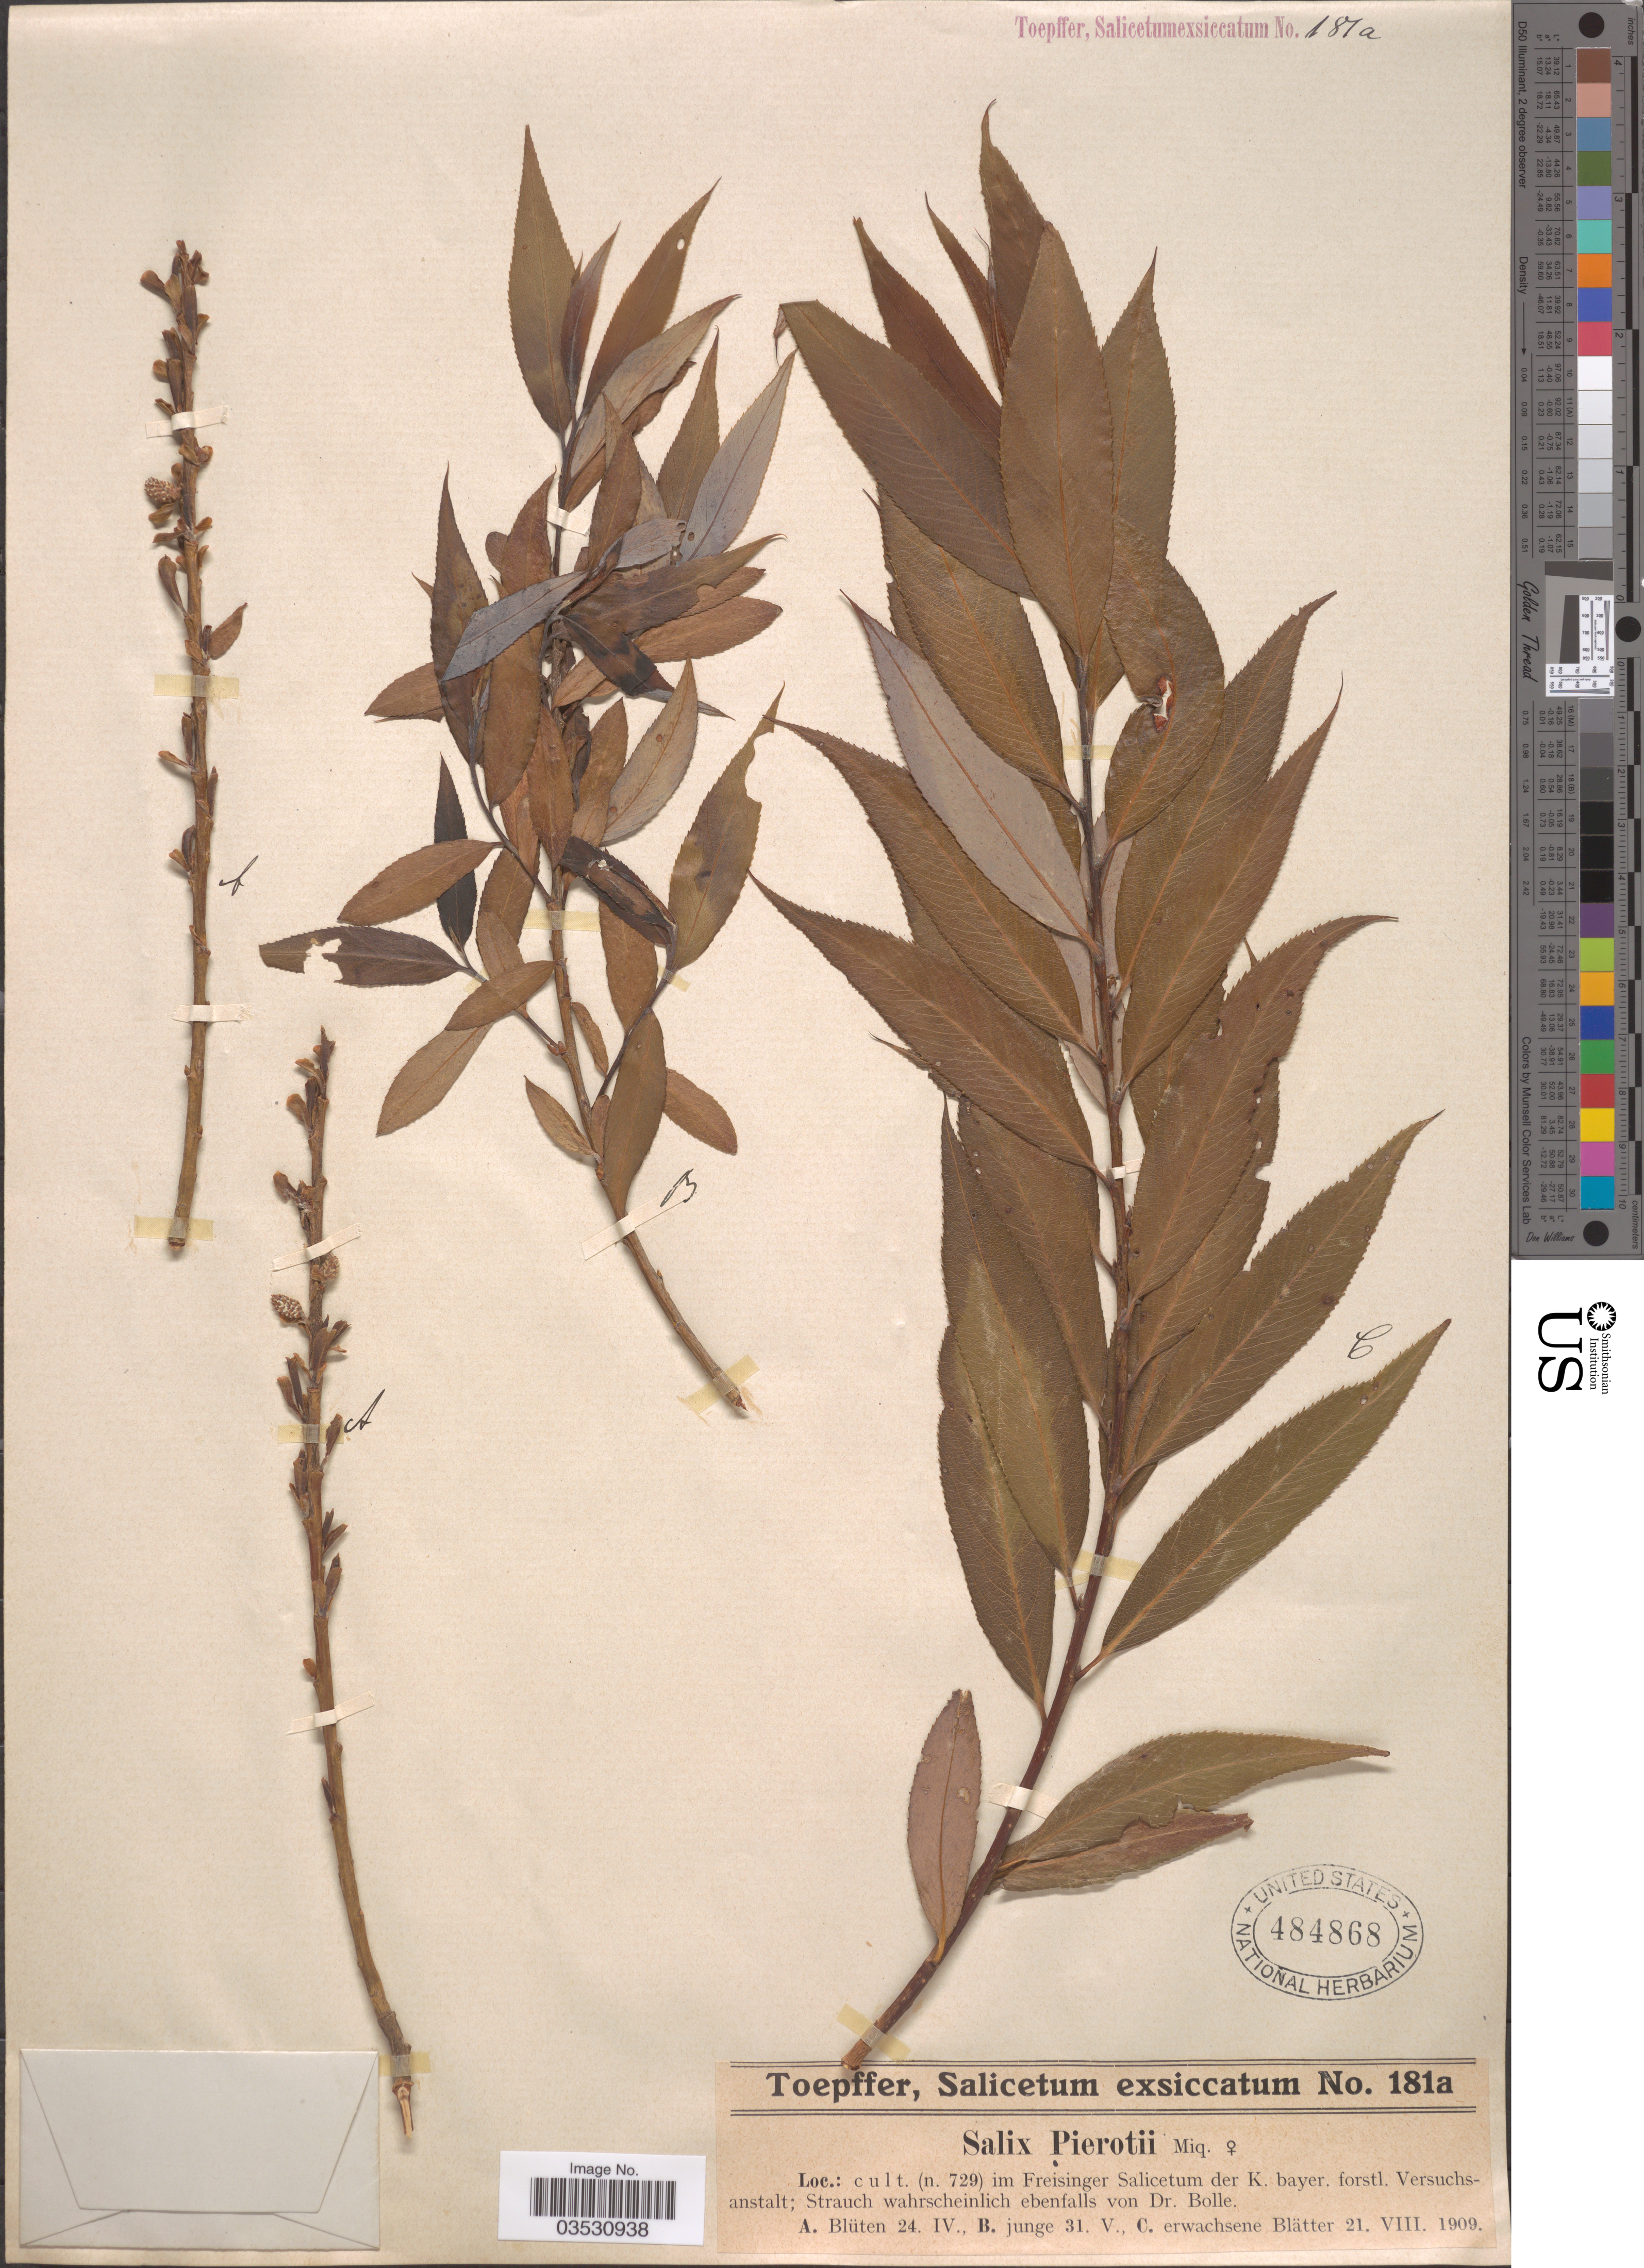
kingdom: Plantae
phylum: Tracheophyta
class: Magnoliopsida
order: Malpighiales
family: Salicaceae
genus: Salix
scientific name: Salix pierotii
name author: Miq.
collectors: A. Toepffer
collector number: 181a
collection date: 1909-04-24/1909-08-21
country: Germany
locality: Im Freisinger Salicetum der K. bayer. forstl. Versuchsanstalt; Strauch wahrscheinlich ebenfalls von Dr. Bolle.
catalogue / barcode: US 484868